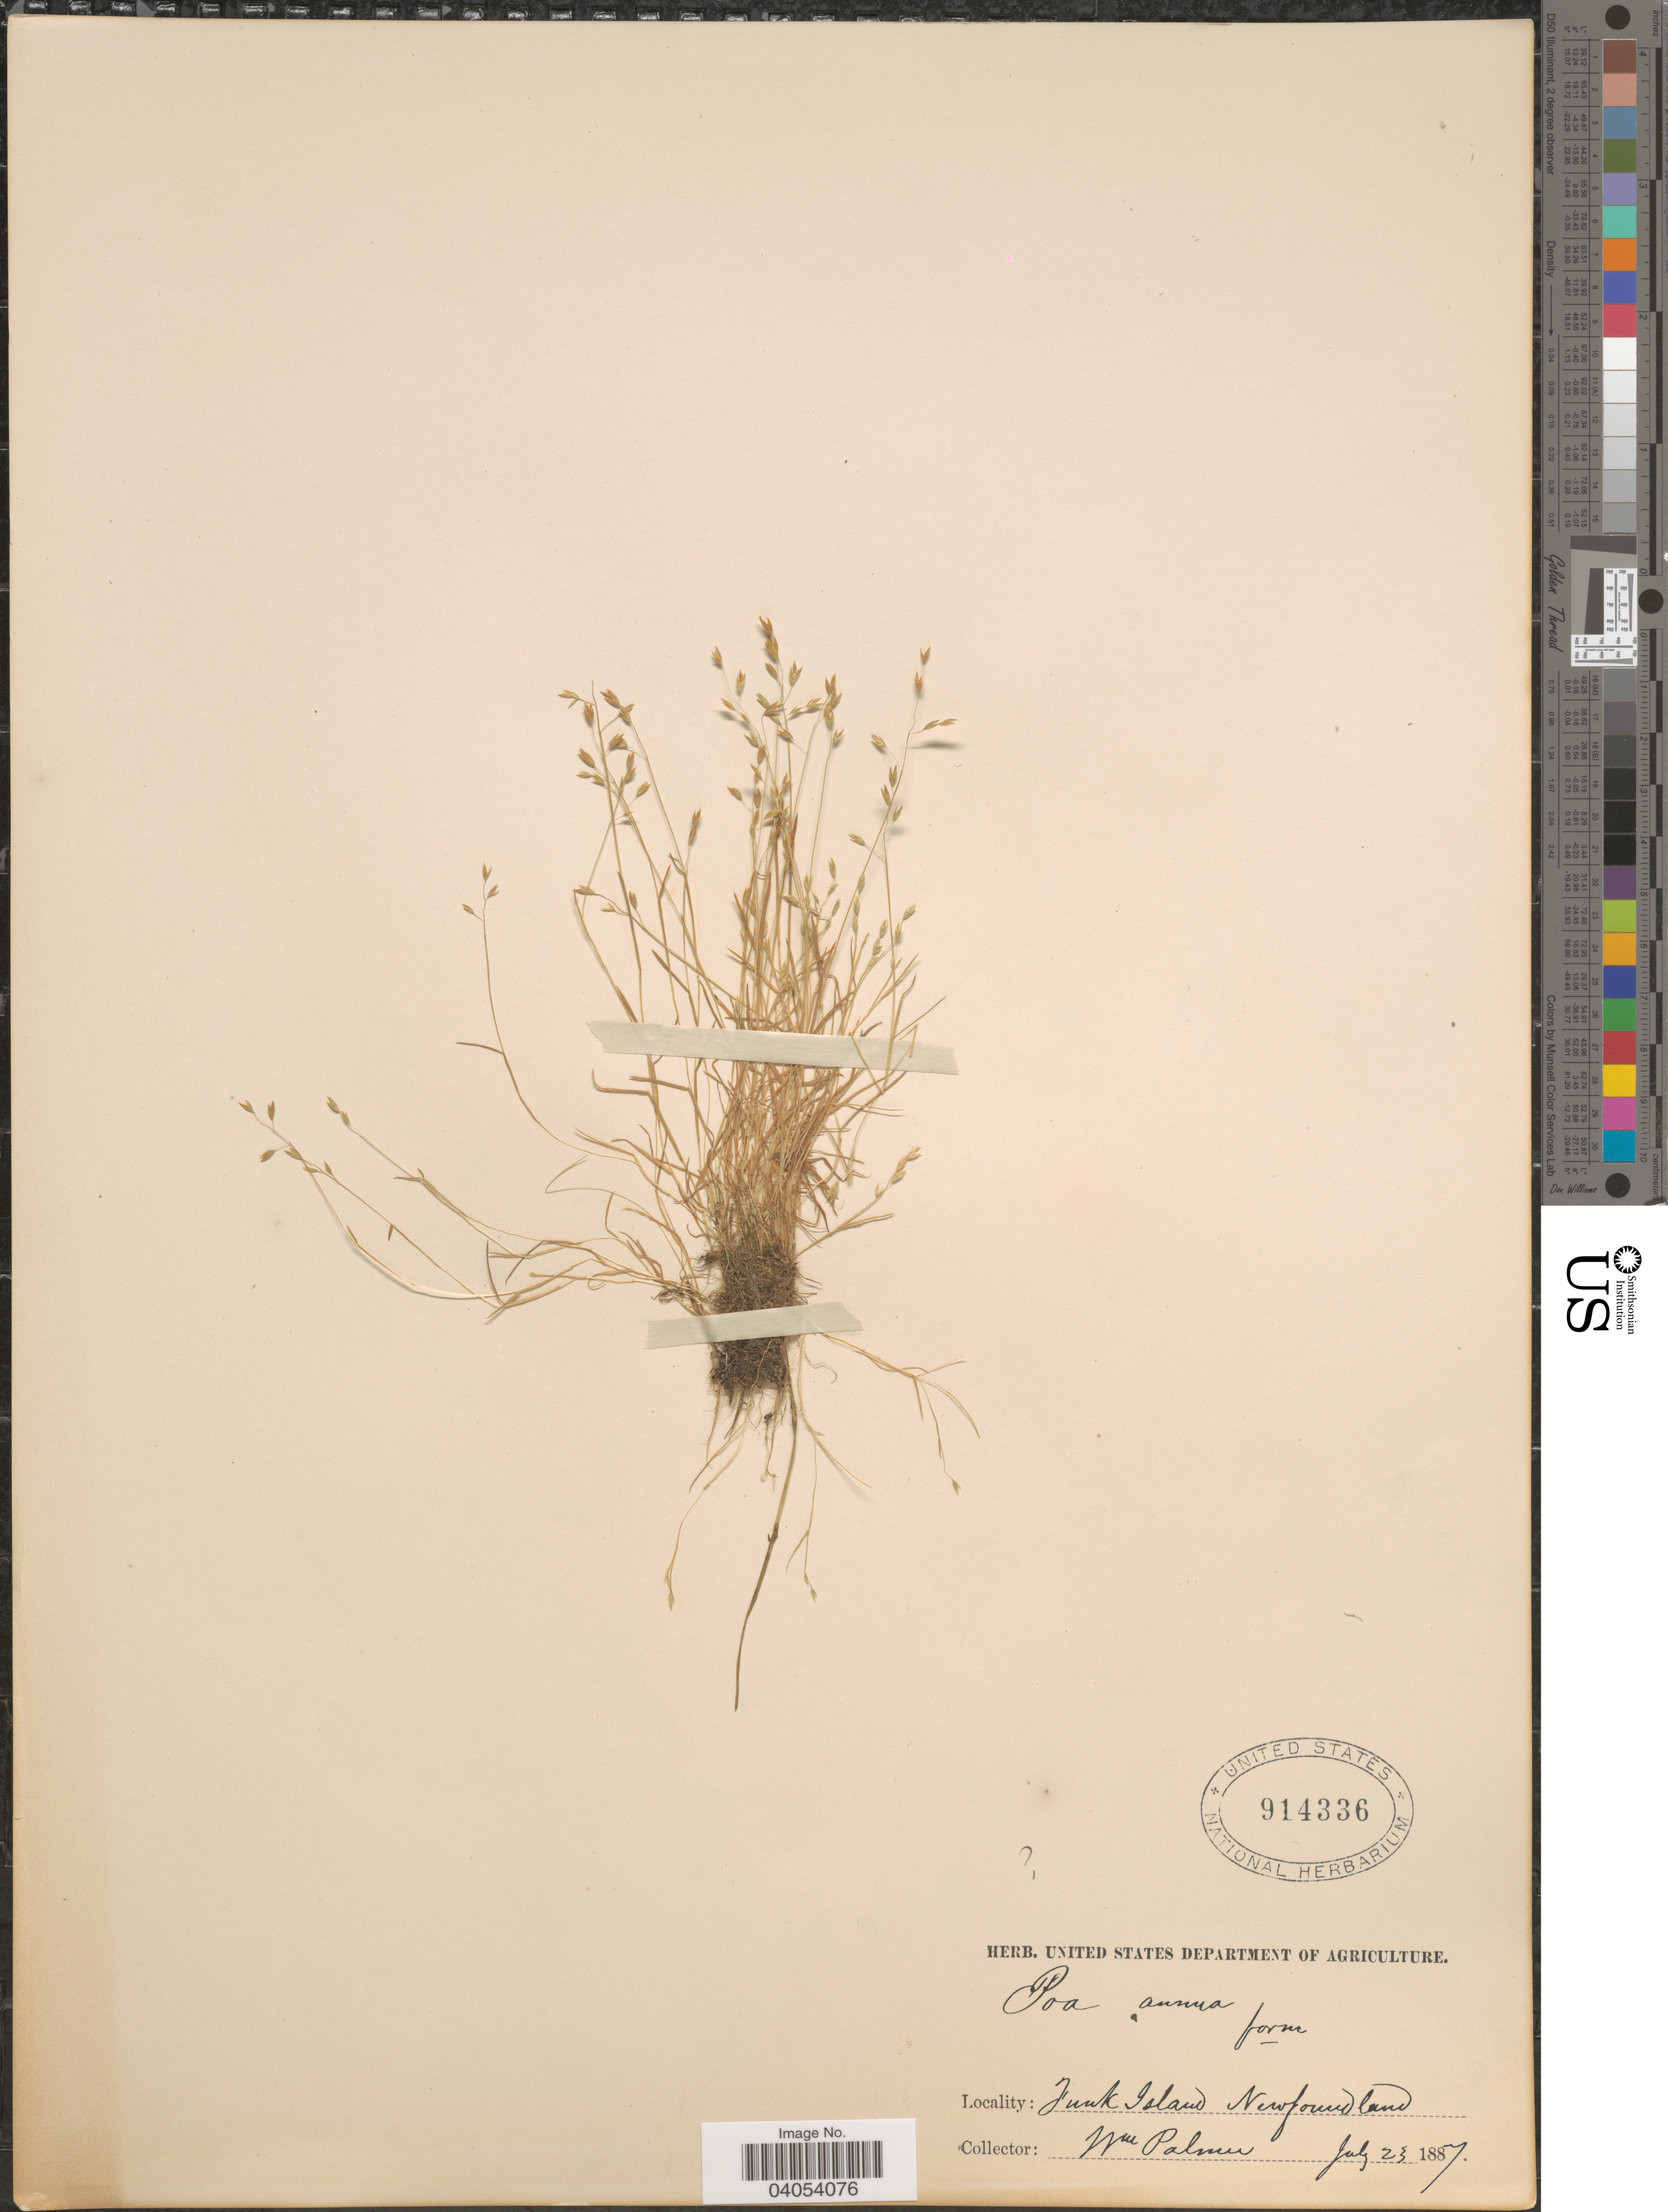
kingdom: Plantae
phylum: Tracheophyta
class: Liliopsida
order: Poales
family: Poaceae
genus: Poa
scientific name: Poa annua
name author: L.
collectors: W. Palmer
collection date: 1887-07-23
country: Canada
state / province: Newfoundland and Labrador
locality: Funk Island.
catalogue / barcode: US 914336